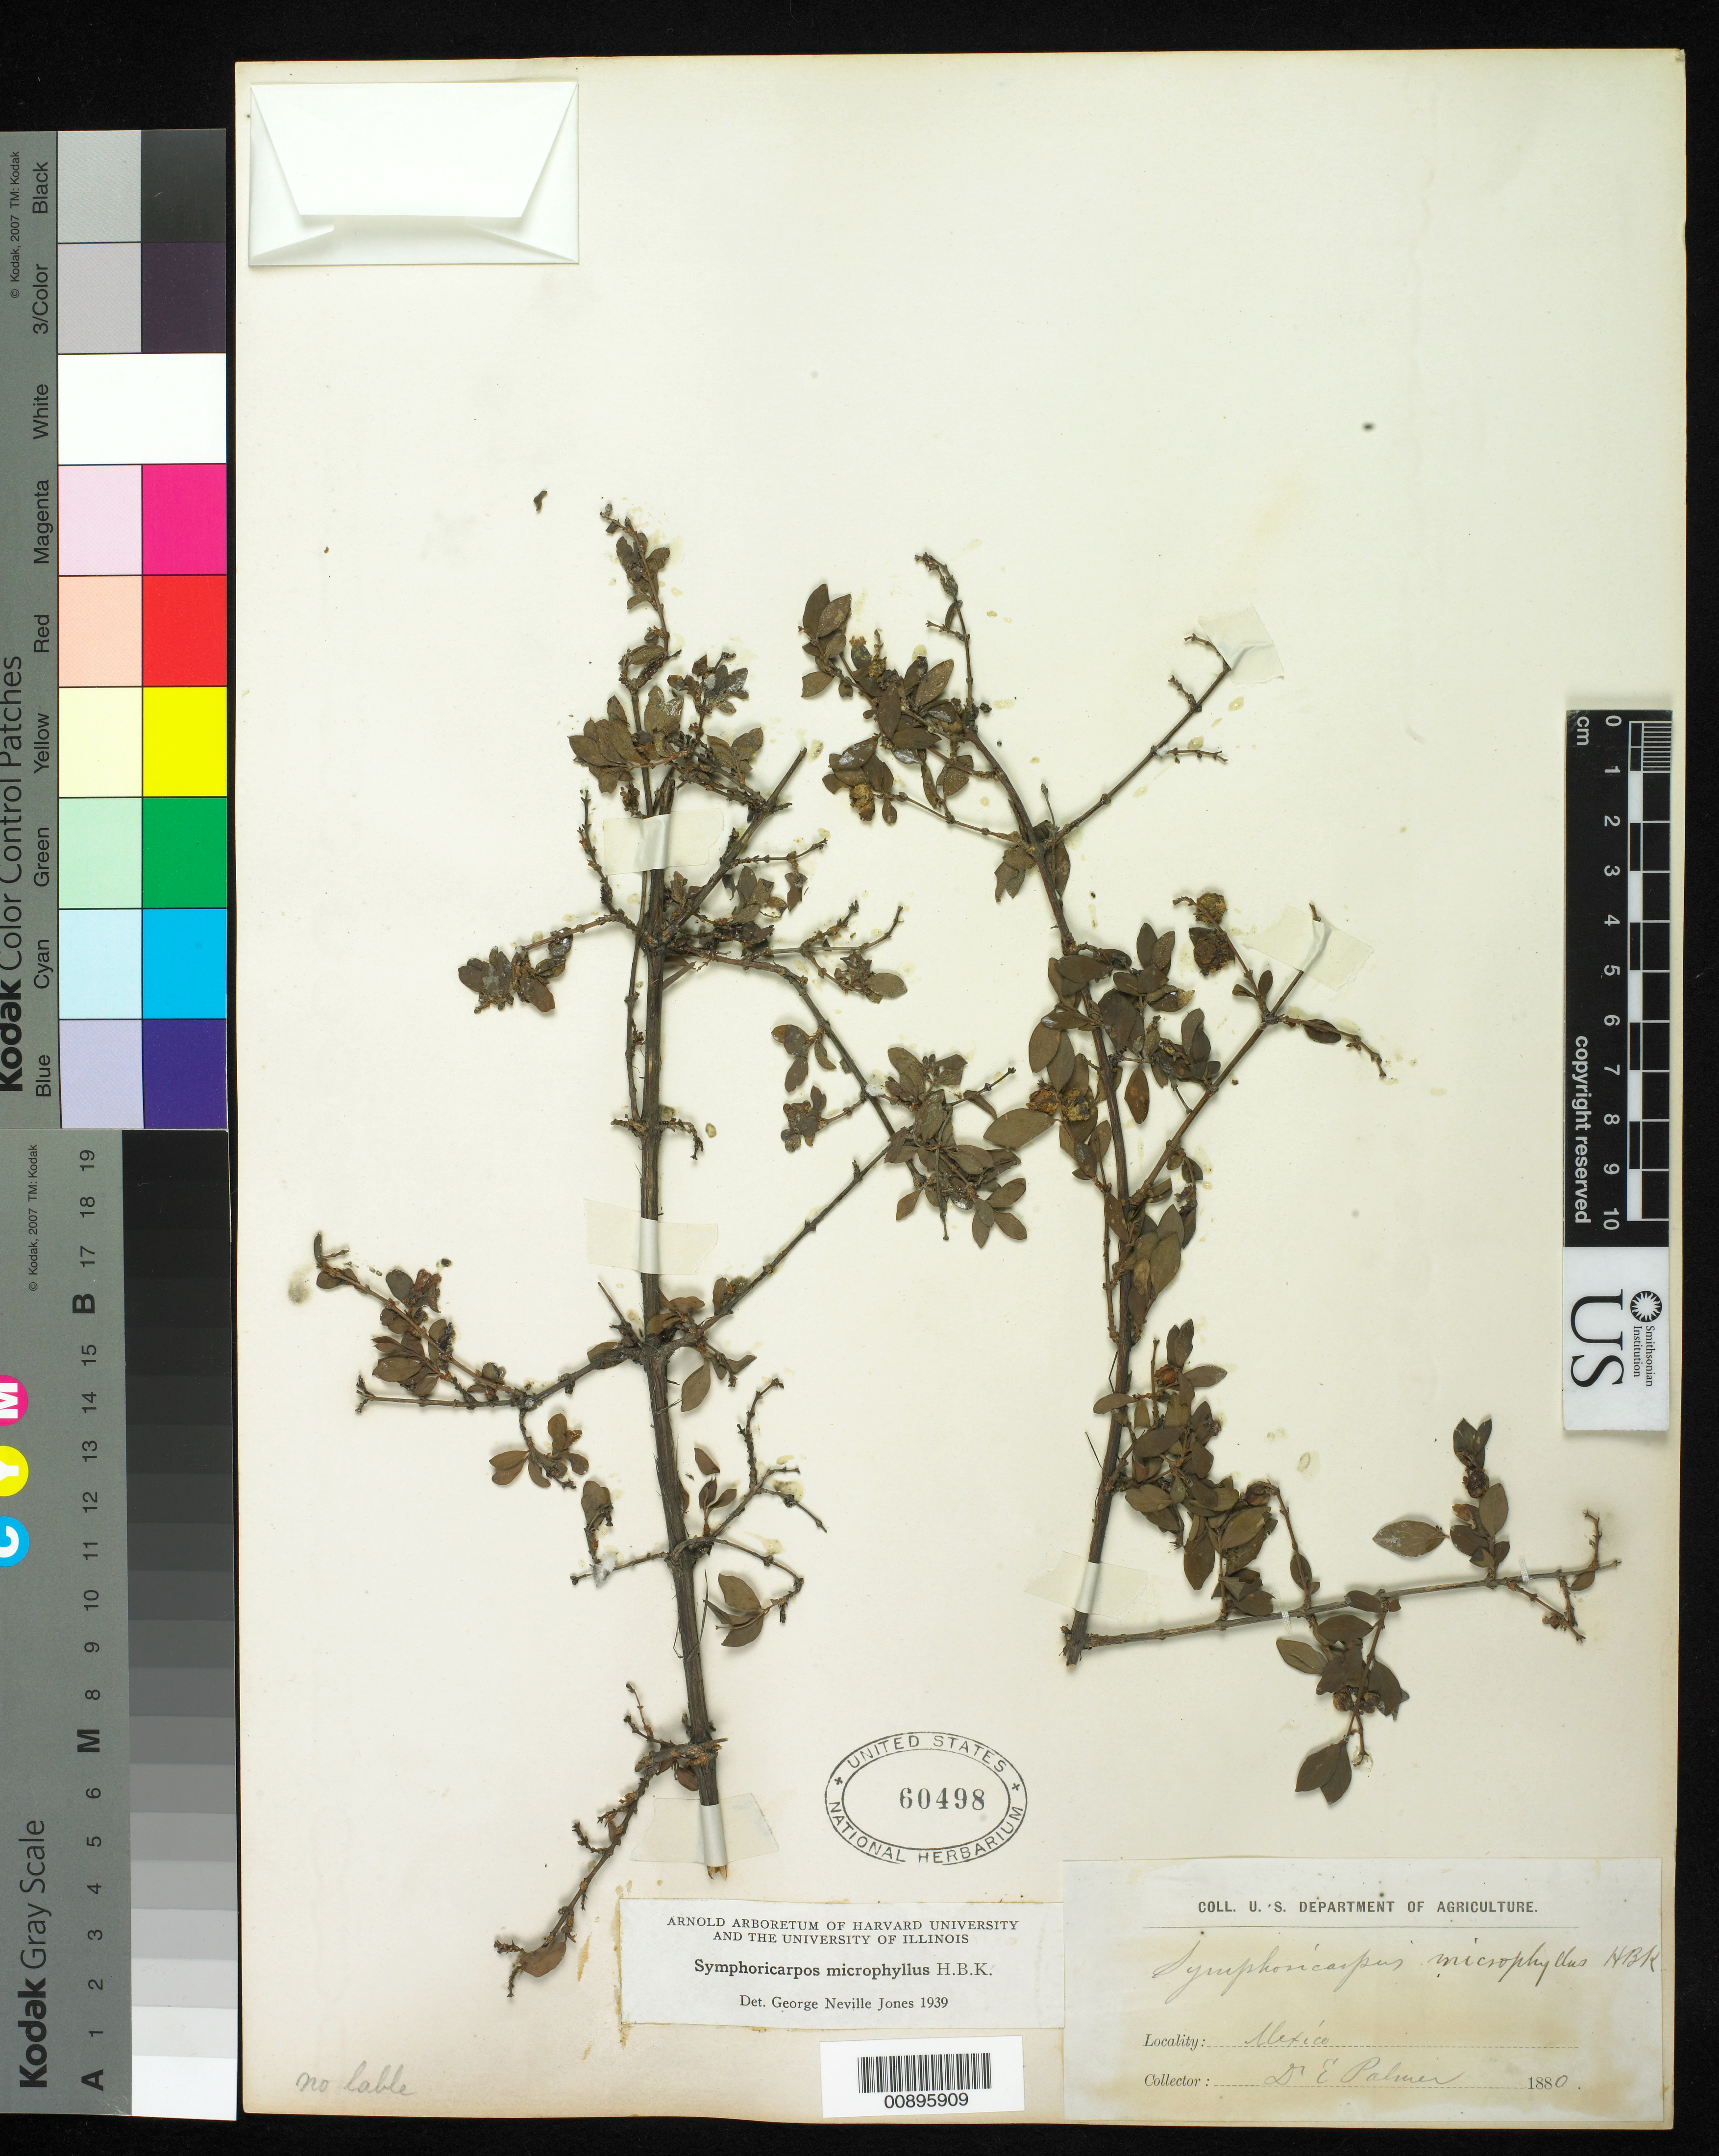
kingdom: Plantae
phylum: Tracheophyta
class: Magnoliopsida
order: Dipsacales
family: Caprifoliaceae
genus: Symphoricarpos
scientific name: Symphoricarpos microphyllus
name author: Kunth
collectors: E. Palmer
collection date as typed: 1880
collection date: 1880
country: Mexico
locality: Mexico.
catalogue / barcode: US 60498